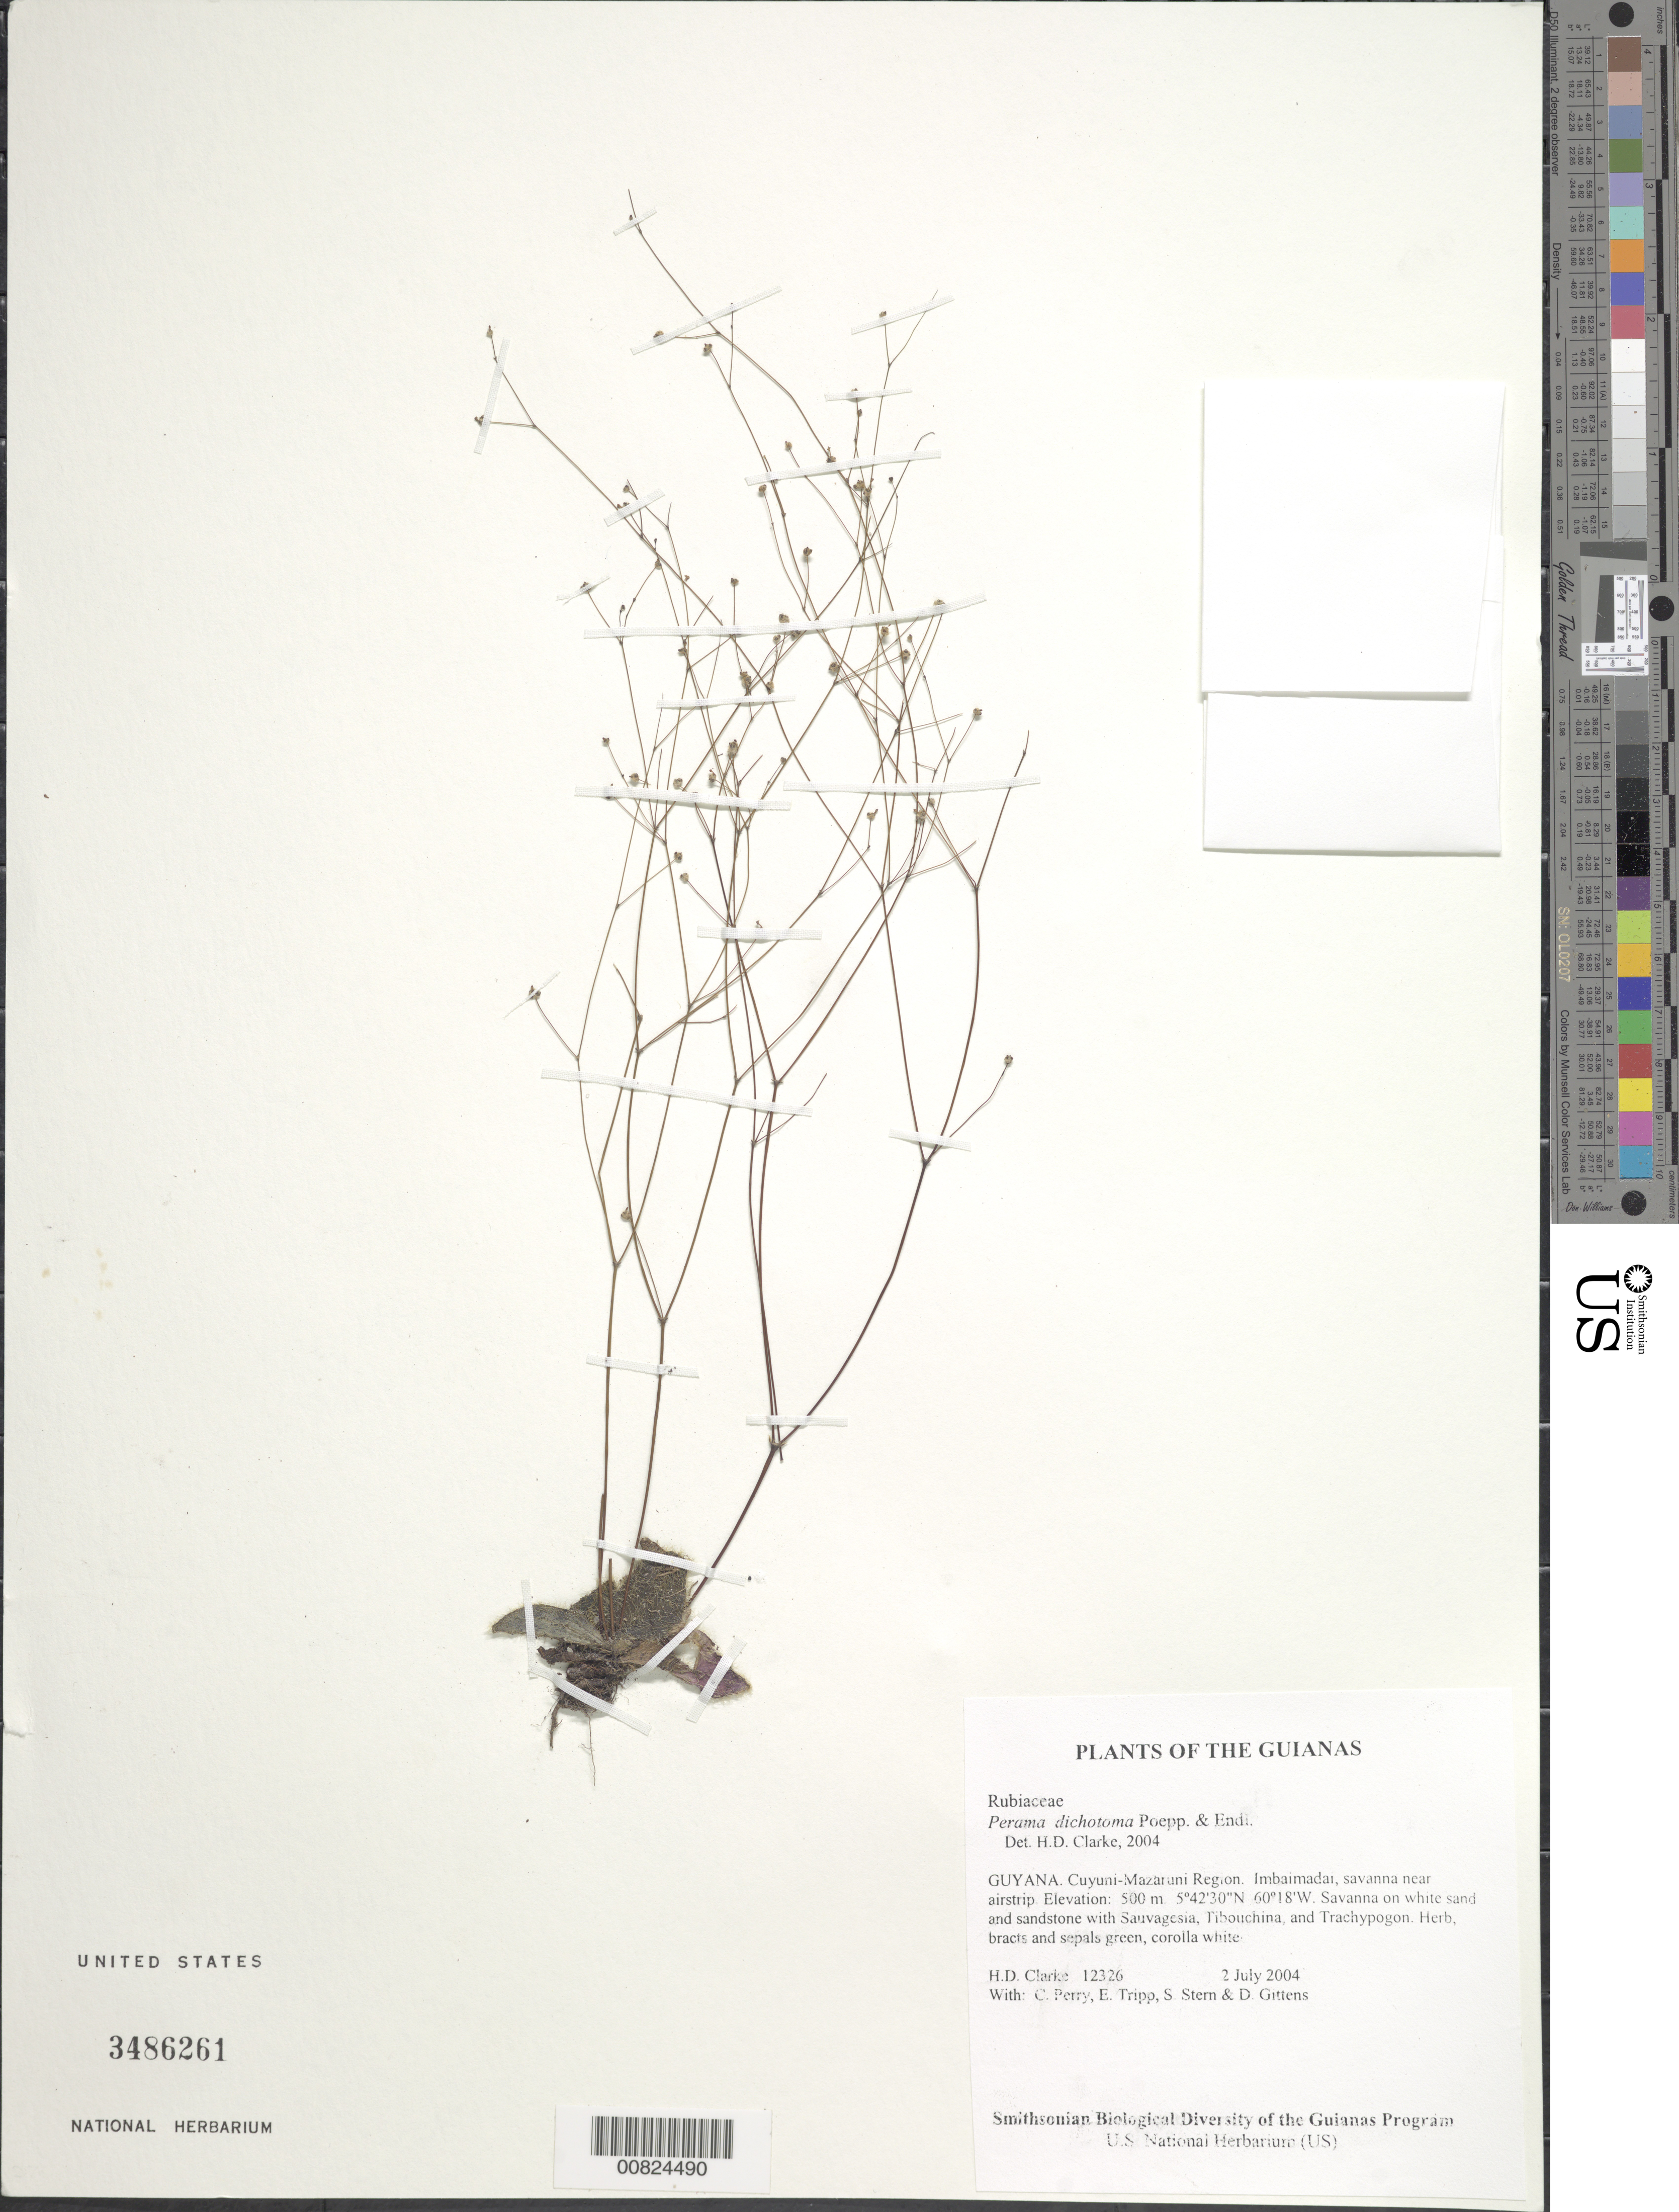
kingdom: Plantae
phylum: Tracheophyta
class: Magnoliopsida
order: Gentianales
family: Rubiaceae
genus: Perama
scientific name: Perama dichotoma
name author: Poepp.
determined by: Clarke, H. D., University of North Carolina (Asheville)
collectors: H. D. Clarke, C. Perry, E. Tripp, S. R. Stern & D. Gittens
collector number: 12326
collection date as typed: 2 July 2004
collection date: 2004-07-02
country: Guyana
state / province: Cuyuni-Mazaruni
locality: Imbaimadai, savanna near airstrip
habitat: Savanna on white sand and sandstone with Sauvagesia, Tibouchina, and Trachypogon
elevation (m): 500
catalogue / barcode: US 3486261